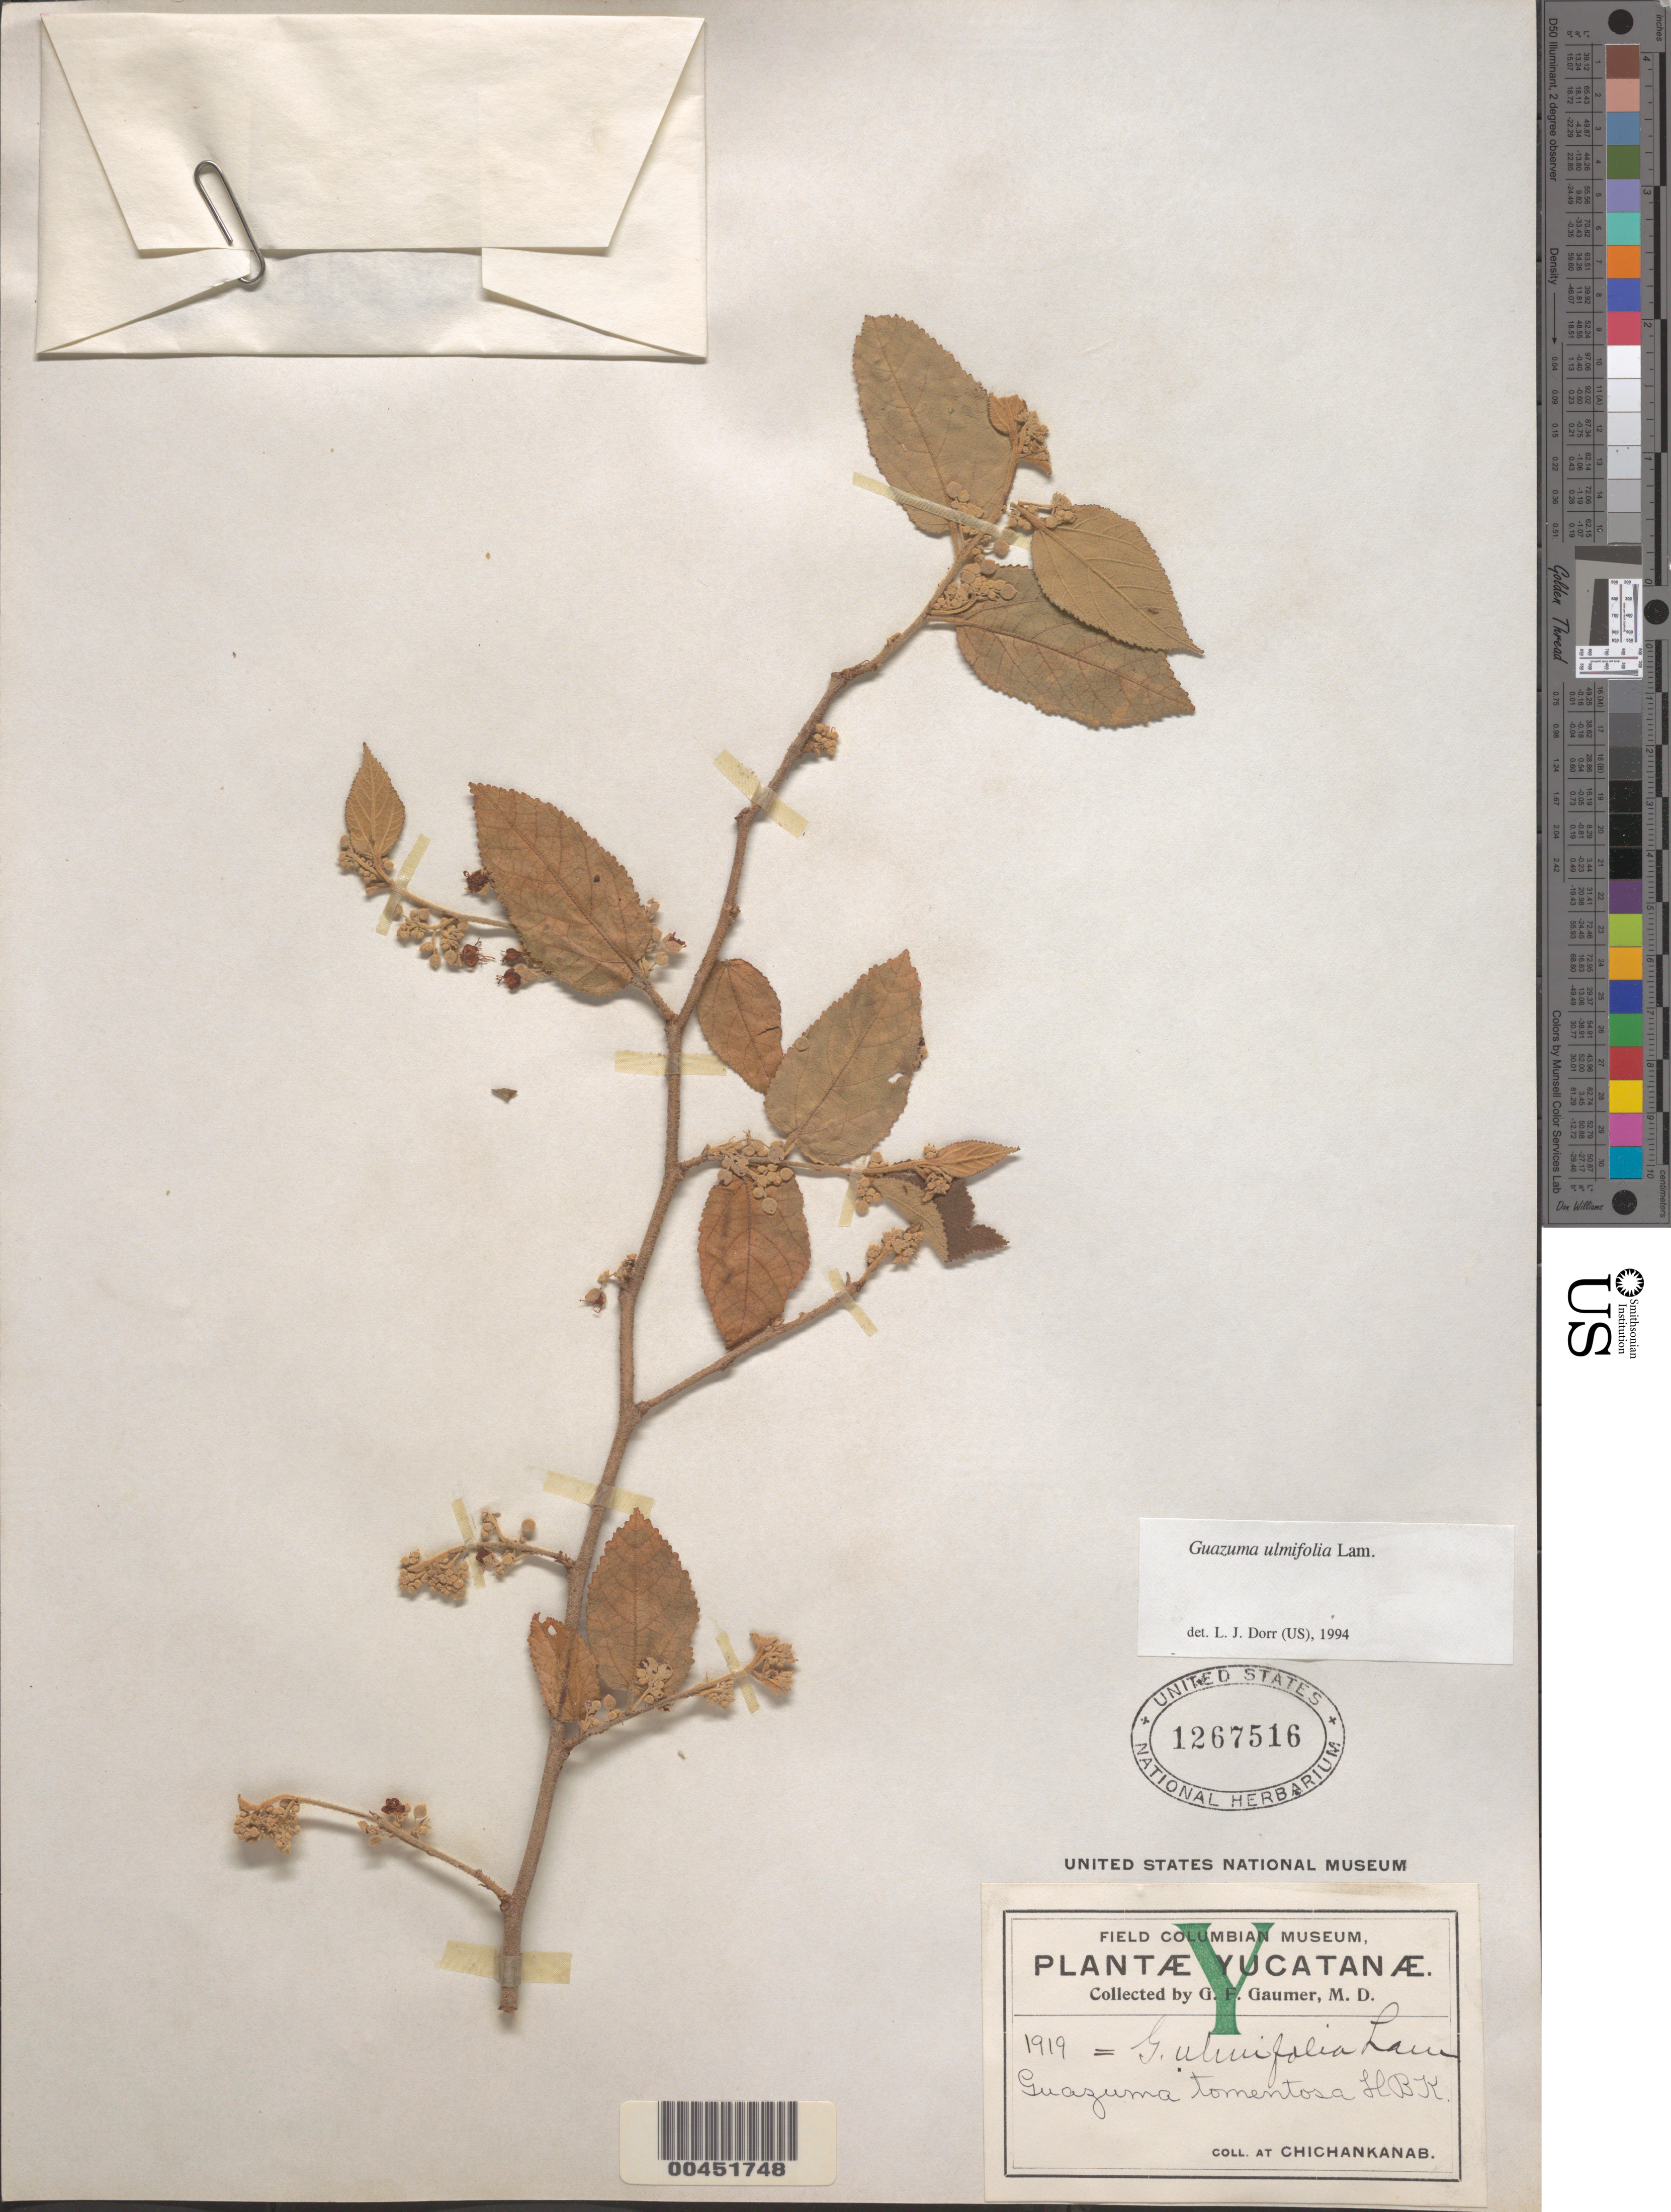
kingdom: Plantae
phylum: Tracheophyta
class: Magnoliopsida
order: Malvales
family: Malvaceae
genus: Guazuma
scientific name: Guazuma ulmifolia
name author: Lam.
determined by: Dorr, L. J., (BOT), Smithsonian Institution - National Museum of Natural History (UNITED STATES)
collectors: G. F. Gaumer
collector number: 1919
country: Mexico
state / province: Yucatán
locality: Chichankanab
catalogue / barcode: US 1237516